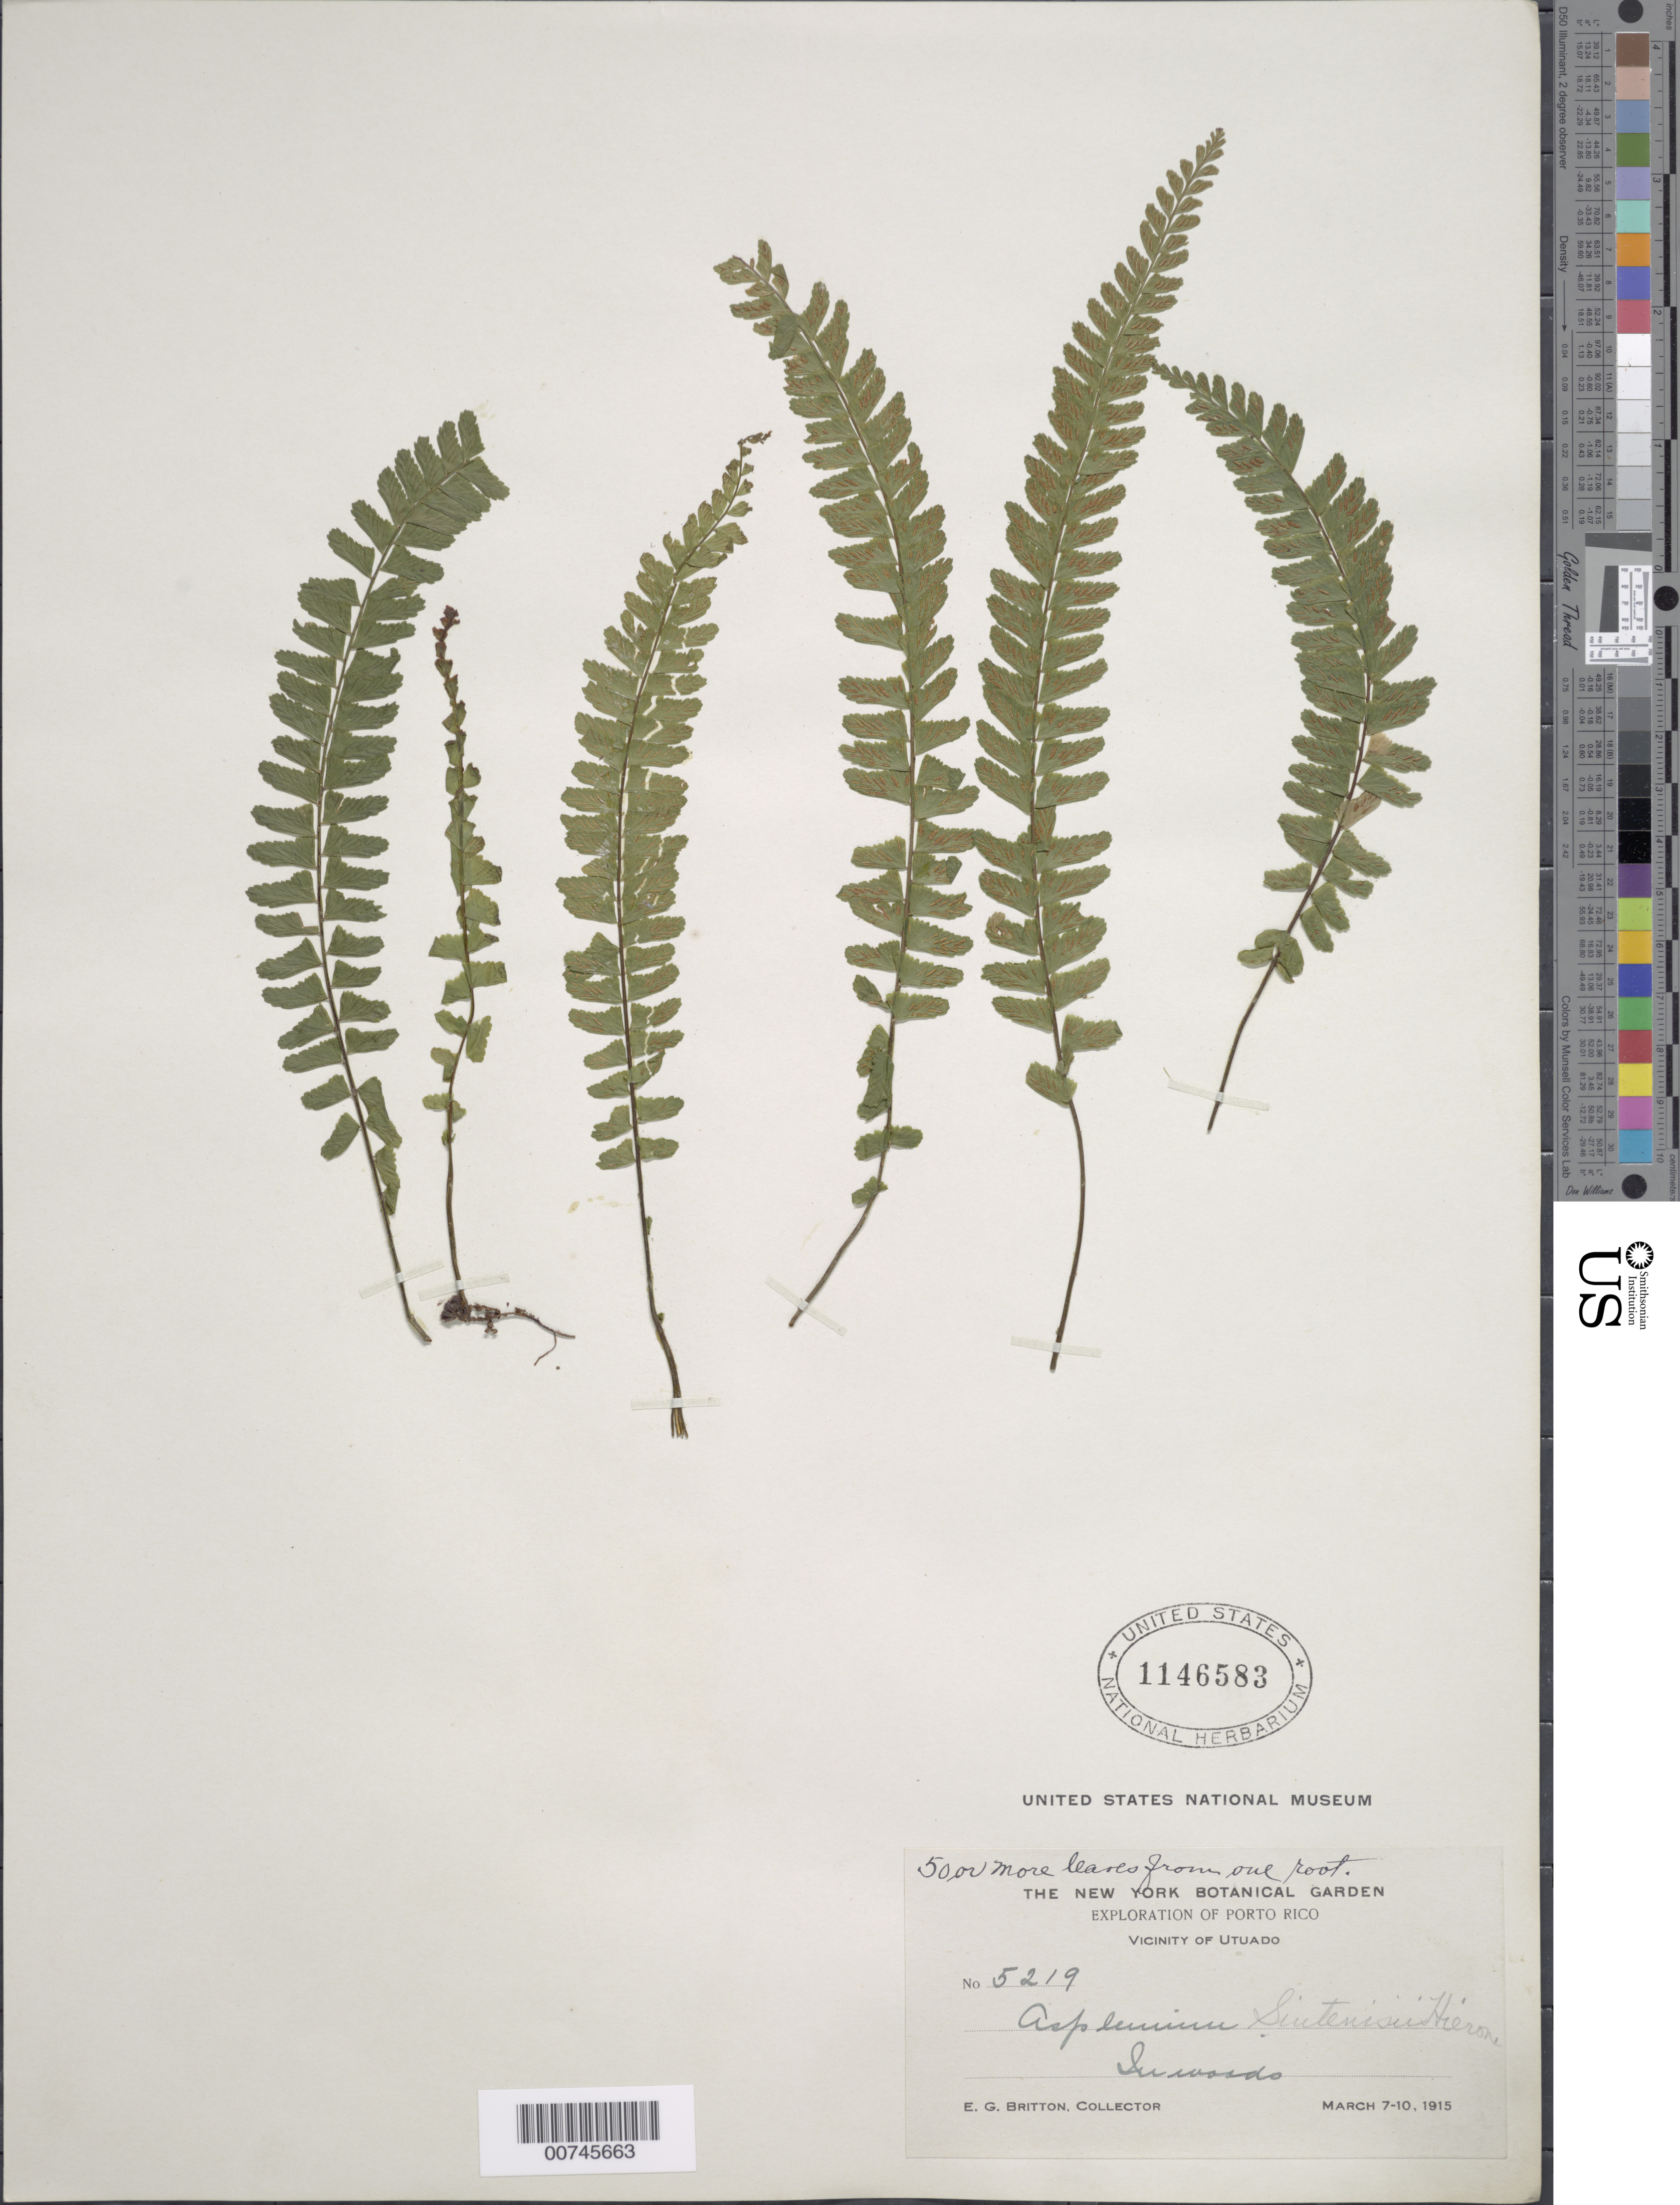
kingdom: Plantae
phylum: Tracheophyta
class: Polypodiopsida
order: Polypodiales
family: Aspleniaceae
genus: Asplenium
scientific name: Asplenium rhomboidale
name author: Desv.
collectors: N. Britton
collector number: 5219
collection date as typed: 07 Mar 1915 to 10 Mar 1915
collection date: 1915-03-07/1915-03-10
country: Puerto Rico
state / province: Utuado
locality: Vicinity of Utuado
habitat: In woods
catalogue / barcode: US 1146583